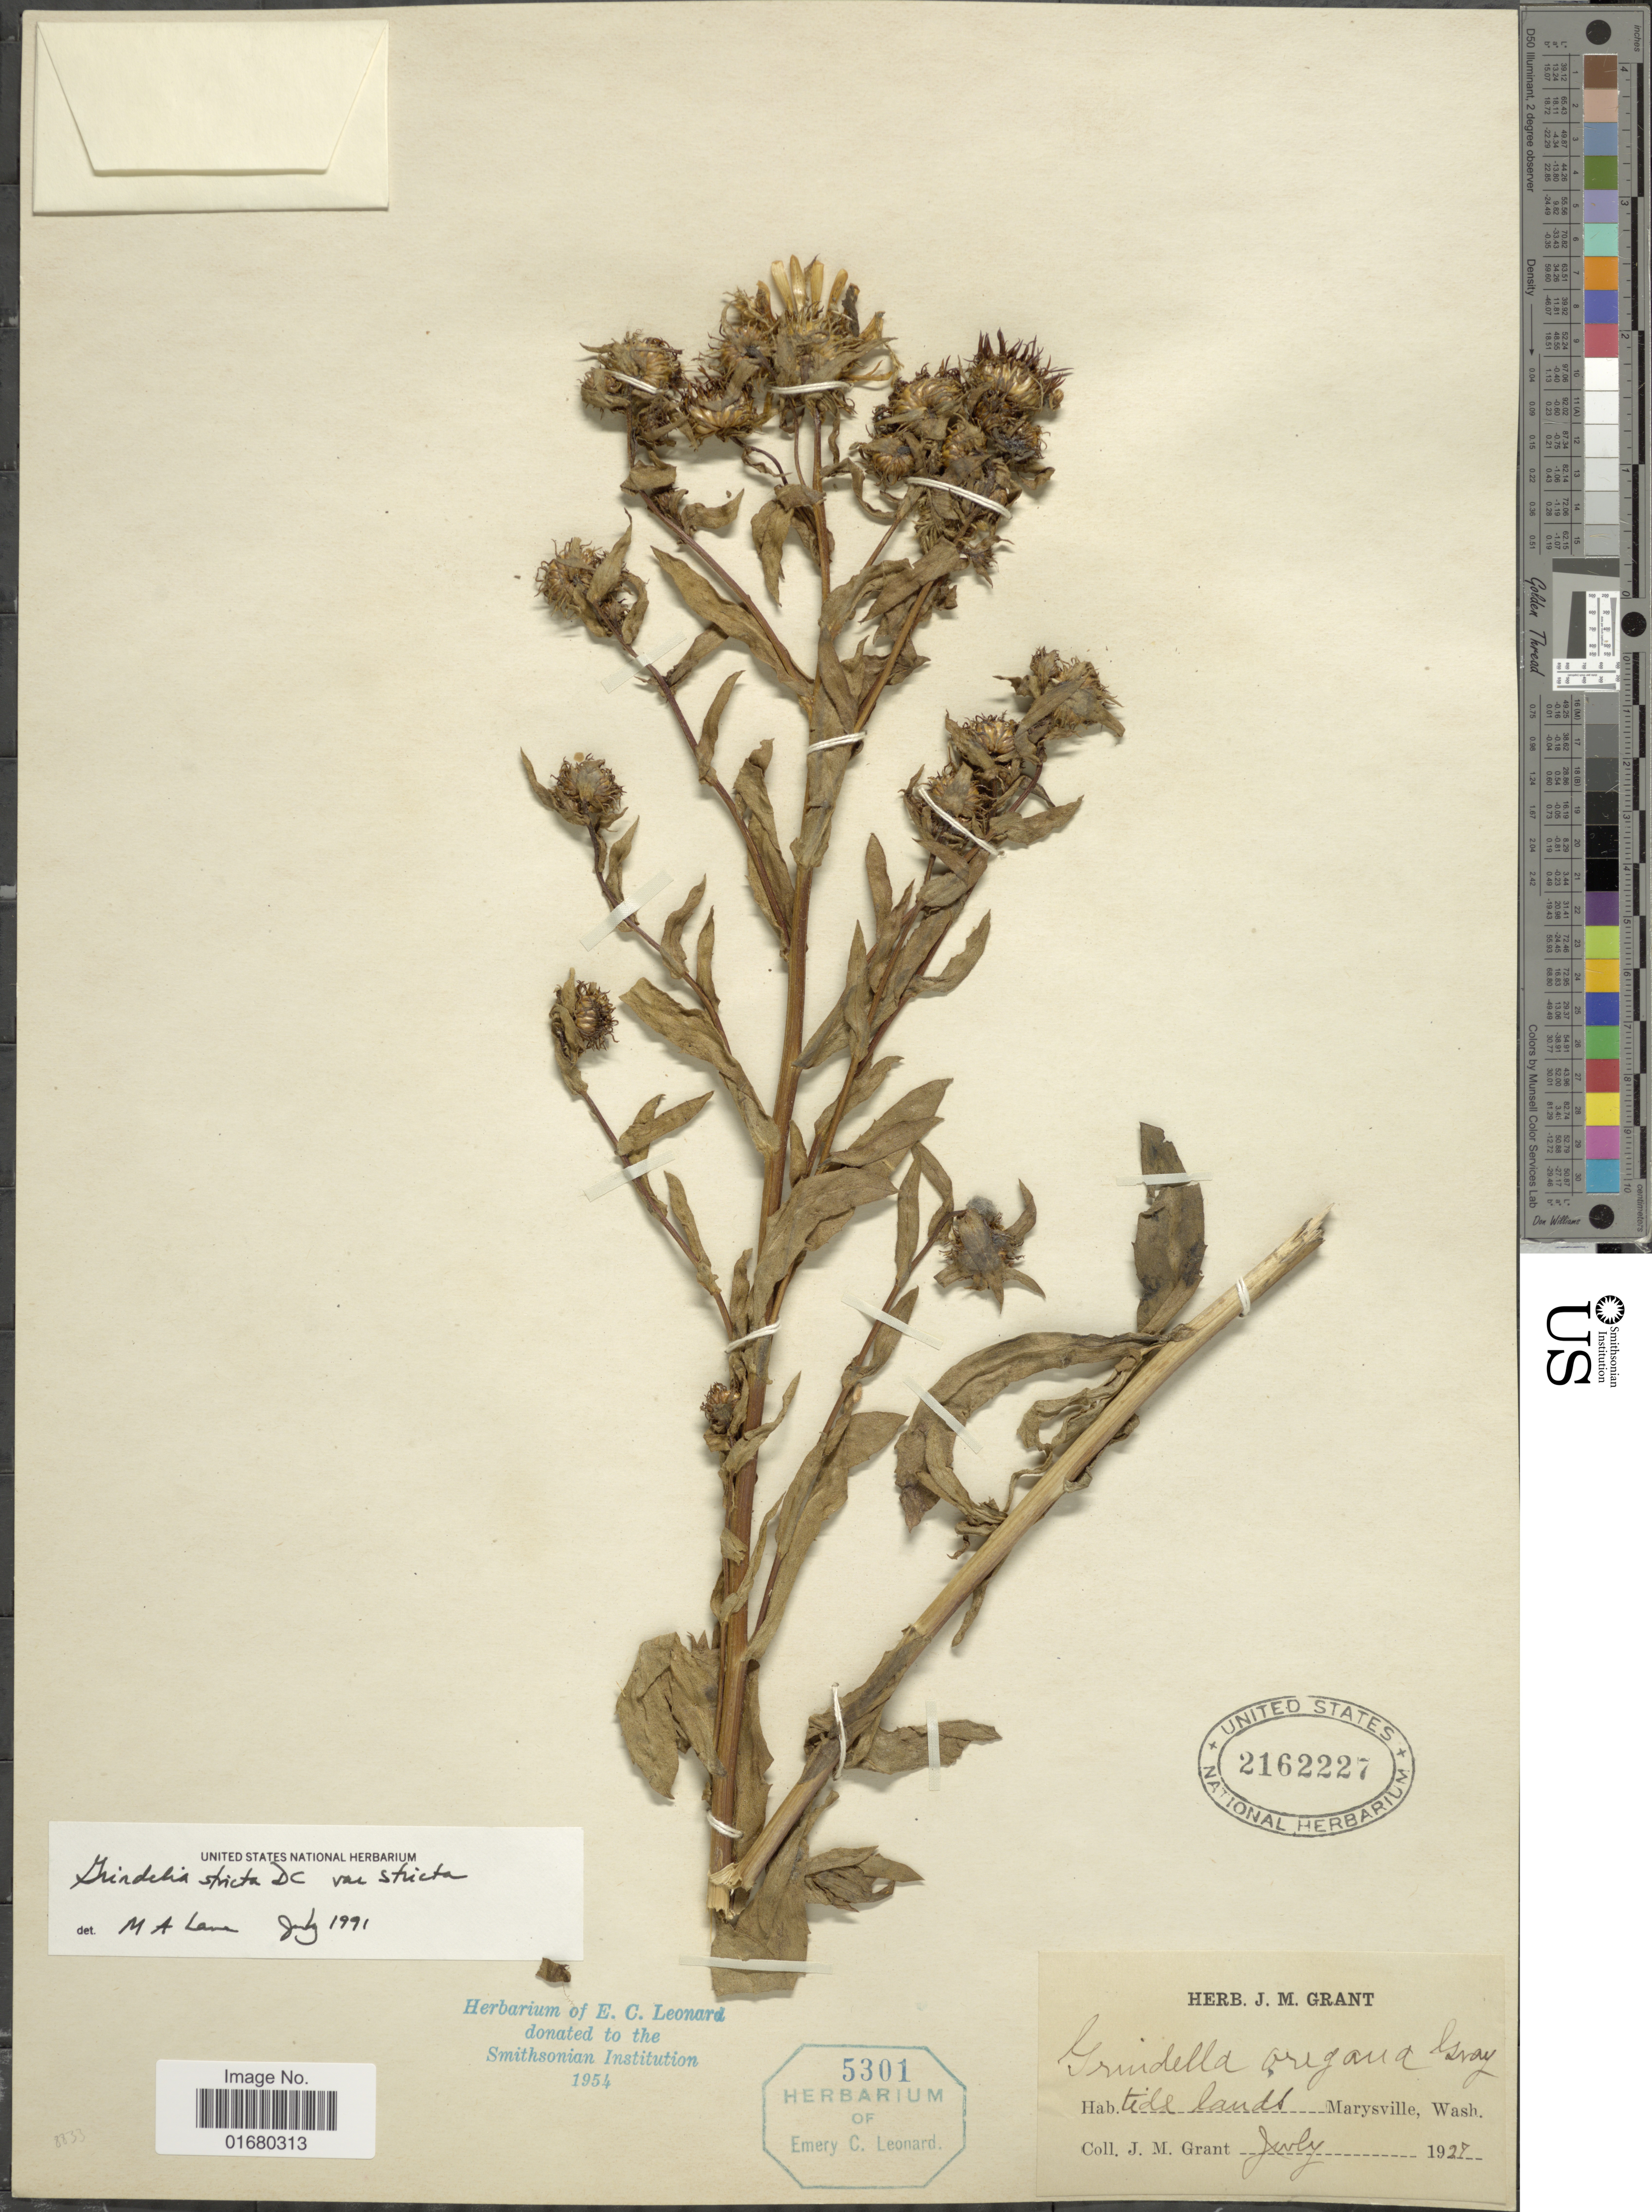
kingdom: Plantae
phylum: Tracheophyta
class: Magnoliopsida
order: Asterales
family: Asteraceae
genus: Grindelia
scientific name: Grindelia stricta var. stricta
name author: DC.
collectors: J. M. Grant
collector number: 5301?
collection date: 1927-07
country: United States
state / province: Washington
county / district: Snohomish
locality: Tide Lands, Marysville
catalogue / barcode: US 2162227